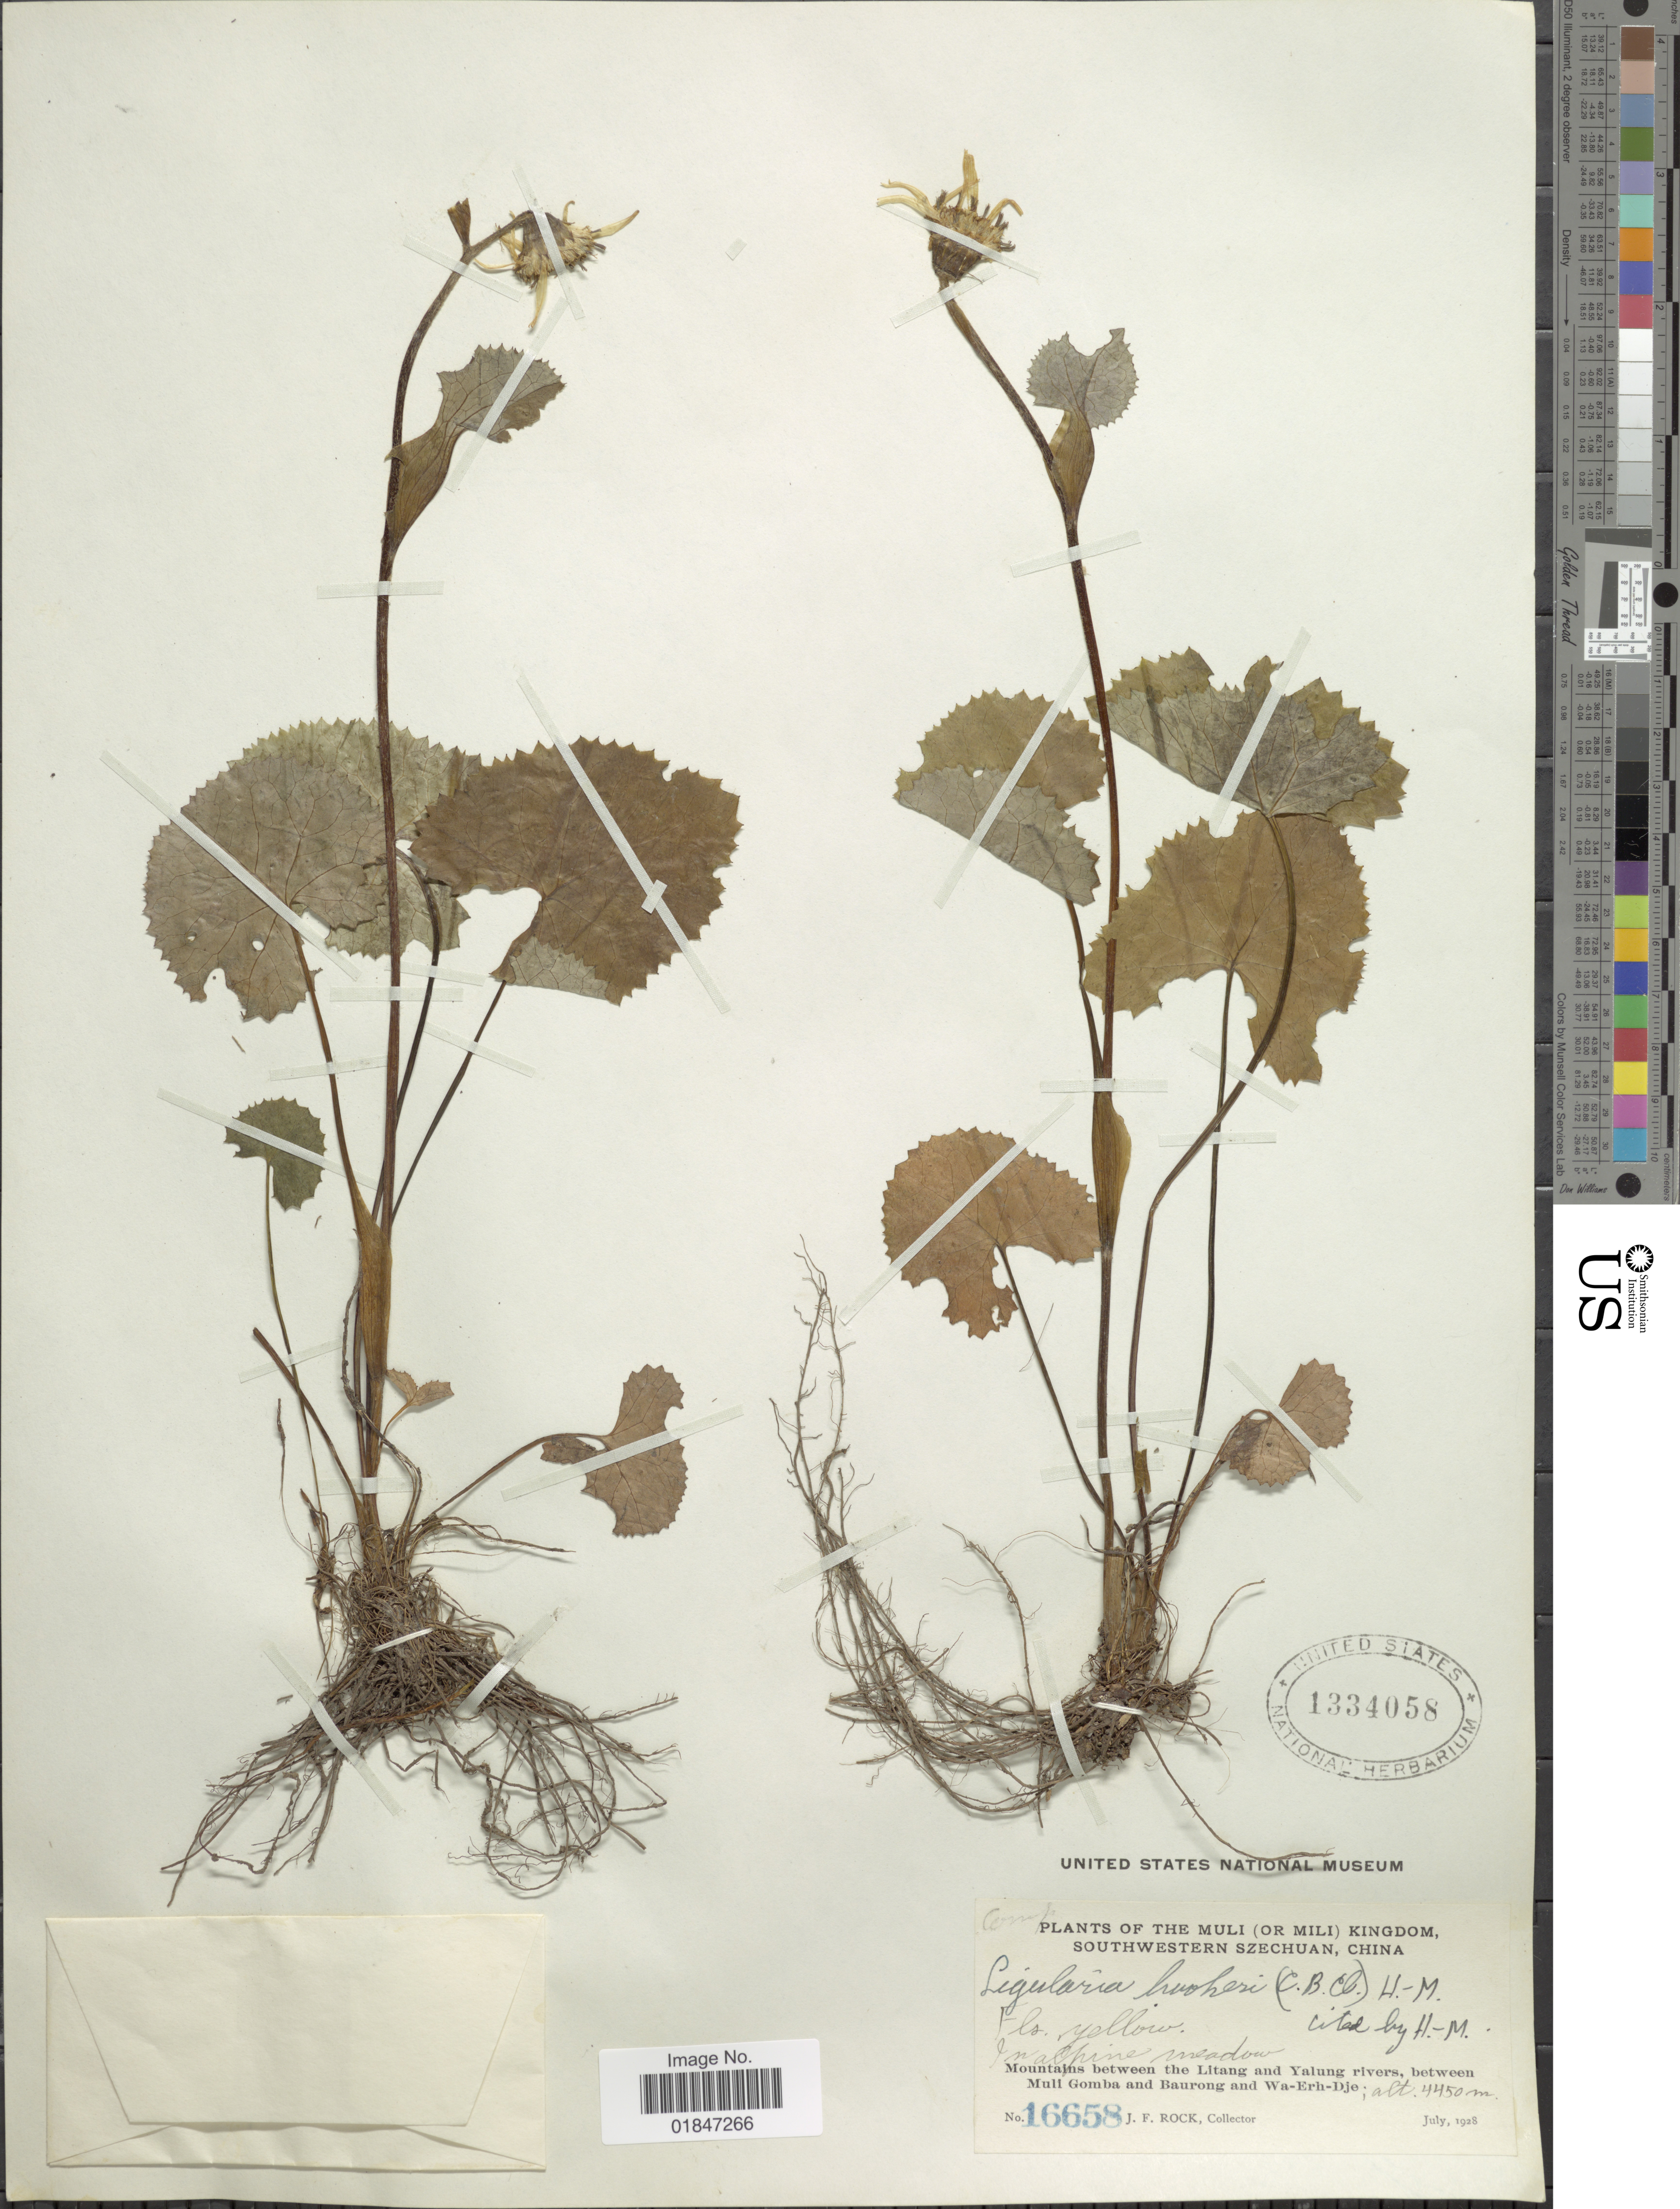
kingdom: Plantae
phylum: Tracheophyta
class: Magnoliopsida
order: Asterales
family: Asteraceae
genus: Ligularia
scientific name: Ligularia hookeri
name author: (C.B. Clarke) Hand.-Mazz.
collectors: J. Rock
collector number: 16658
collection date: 1928-07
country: China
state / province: Sichuan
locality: The Muli (or Mili) Kingdom, Southwestern Szechuan, China, In alpine meadow, Mountains between the Litang and Yalung rivers, between Muli Gomba and Baurong and Wa-Erh-Dje.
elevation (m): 4450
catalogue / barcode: US 1334058